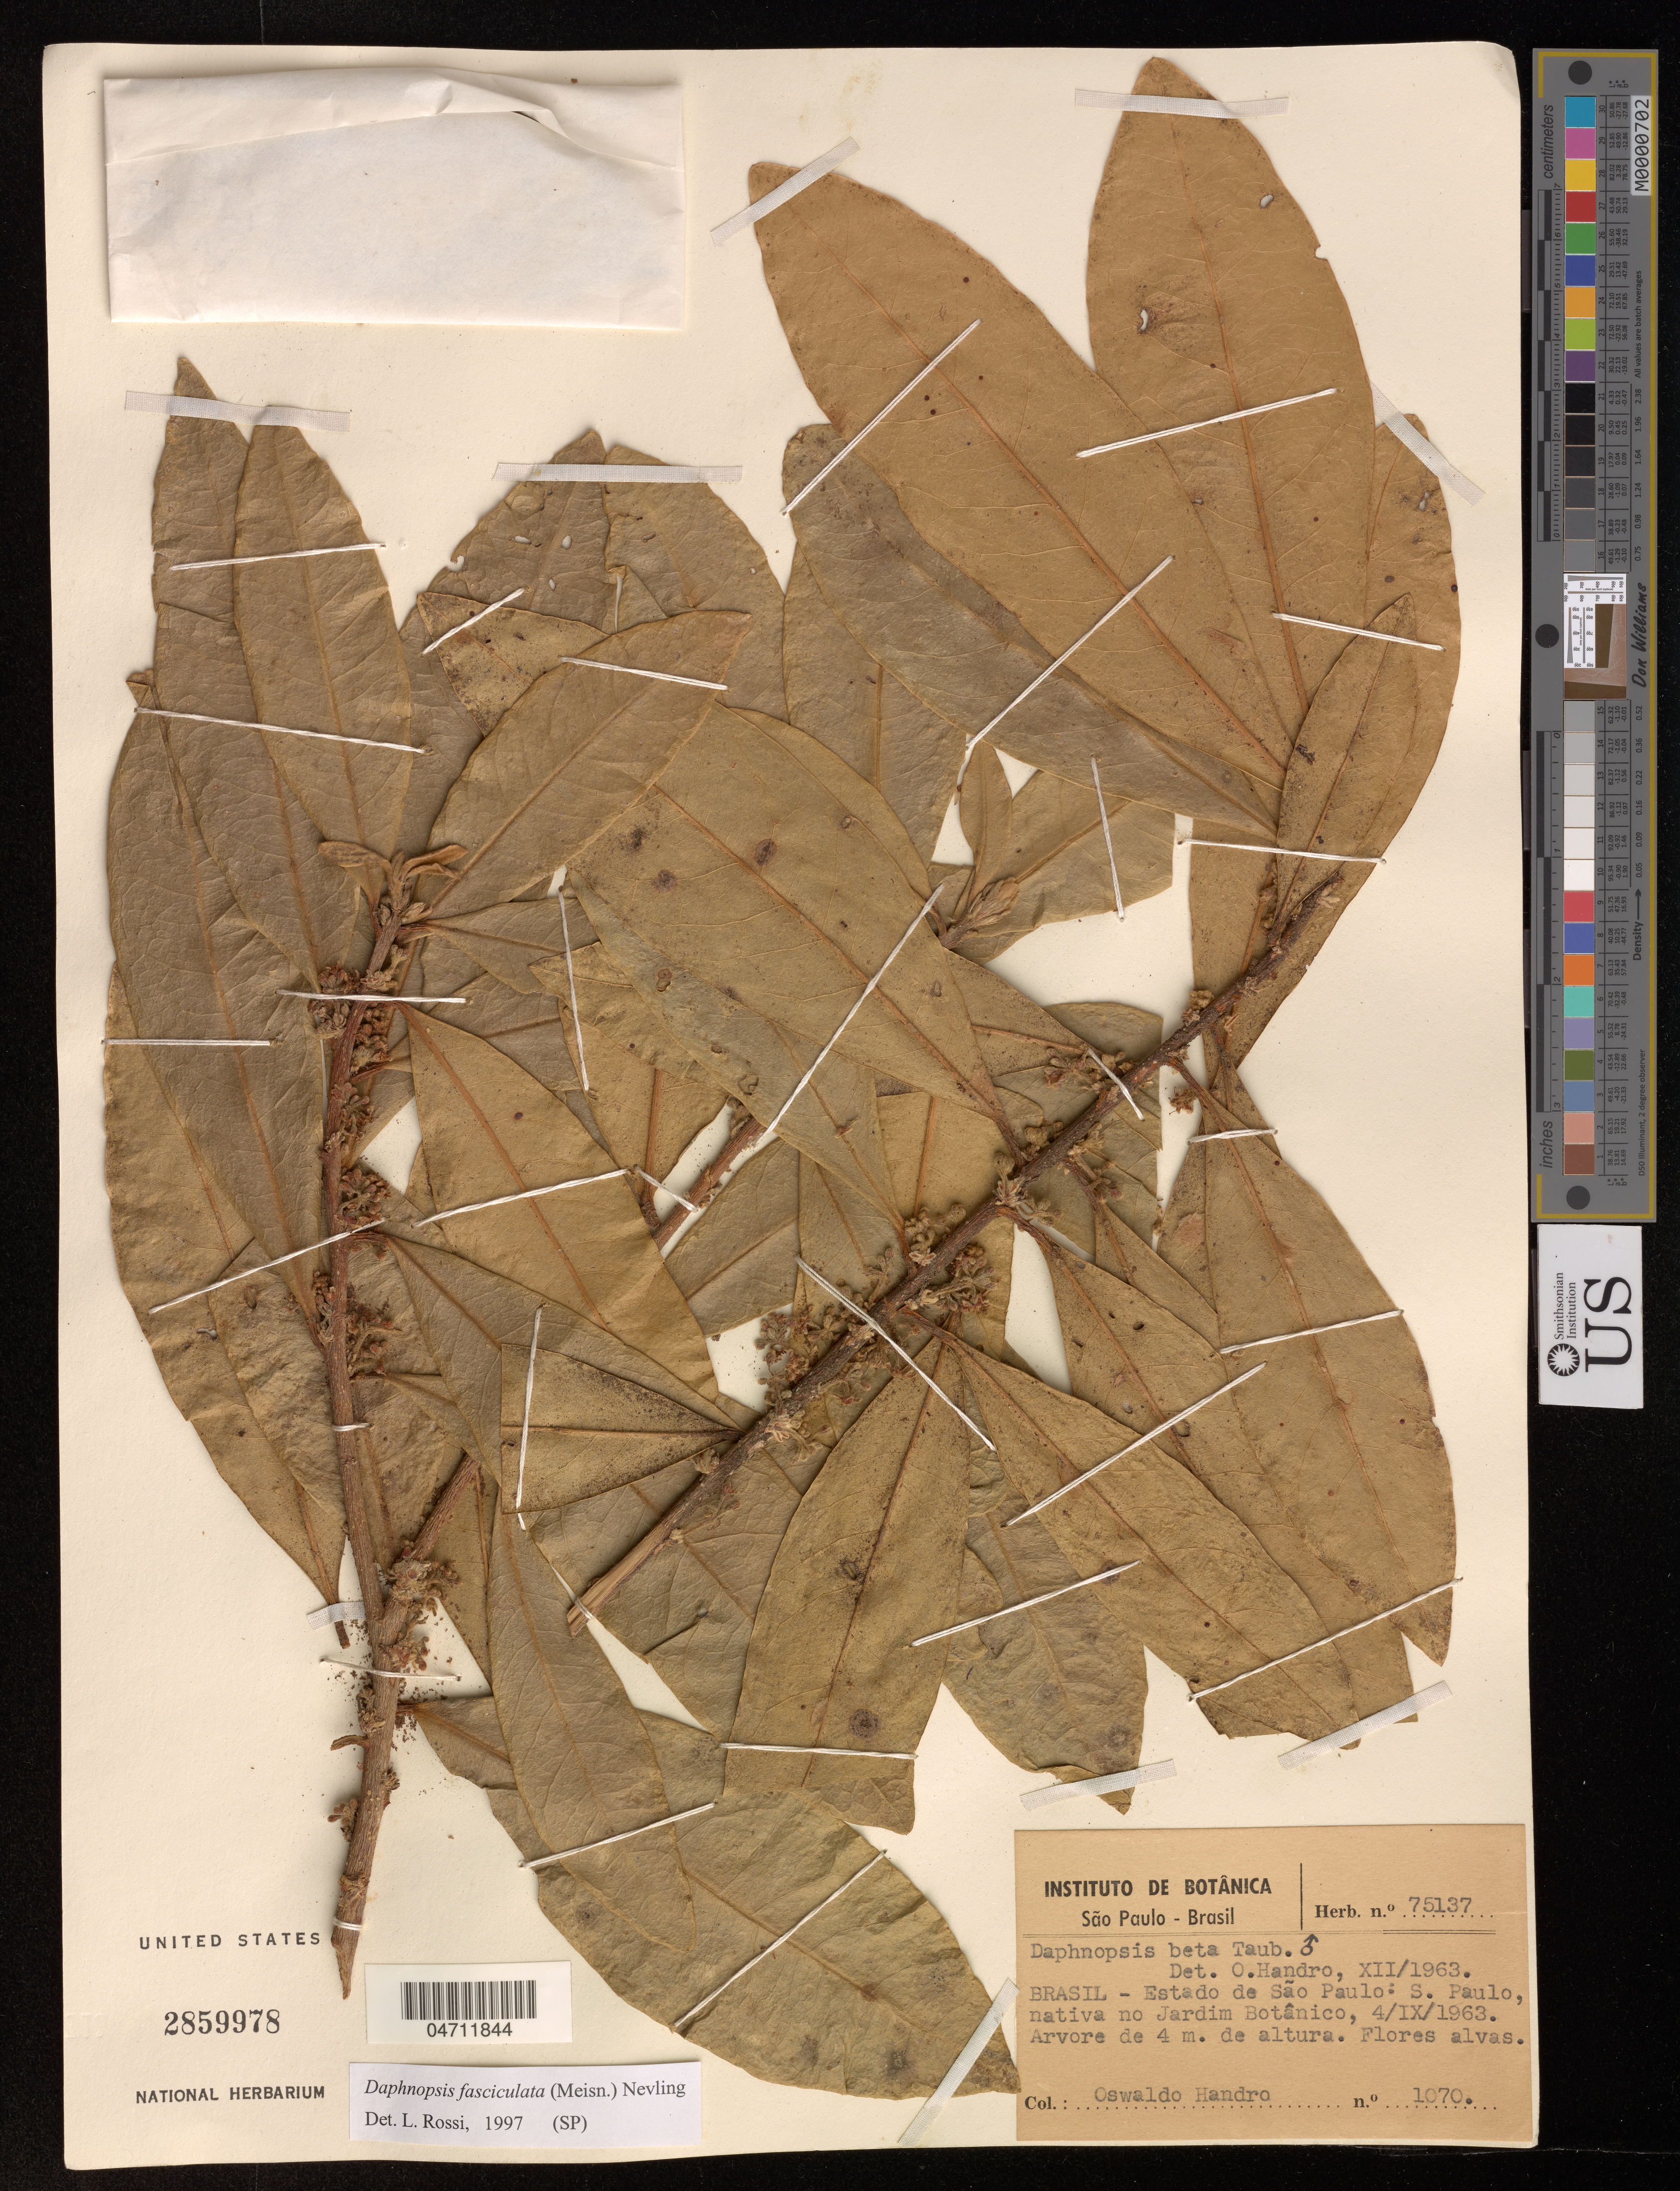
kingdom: Plantae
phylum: Tracheophyta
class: Magnoliopsida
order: Malvales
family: Thymelaeaceae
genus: Daphnopsis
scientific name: Daphnopsis fasciculata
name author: (R. Meissn.) Nevl.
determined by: Rossi, L.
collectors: O. Handro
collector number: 75137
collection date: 1963-09-04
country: Brazil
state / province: São Paulo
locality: São Paulo, nativa no dardim Botanico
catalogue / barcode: US 2859978